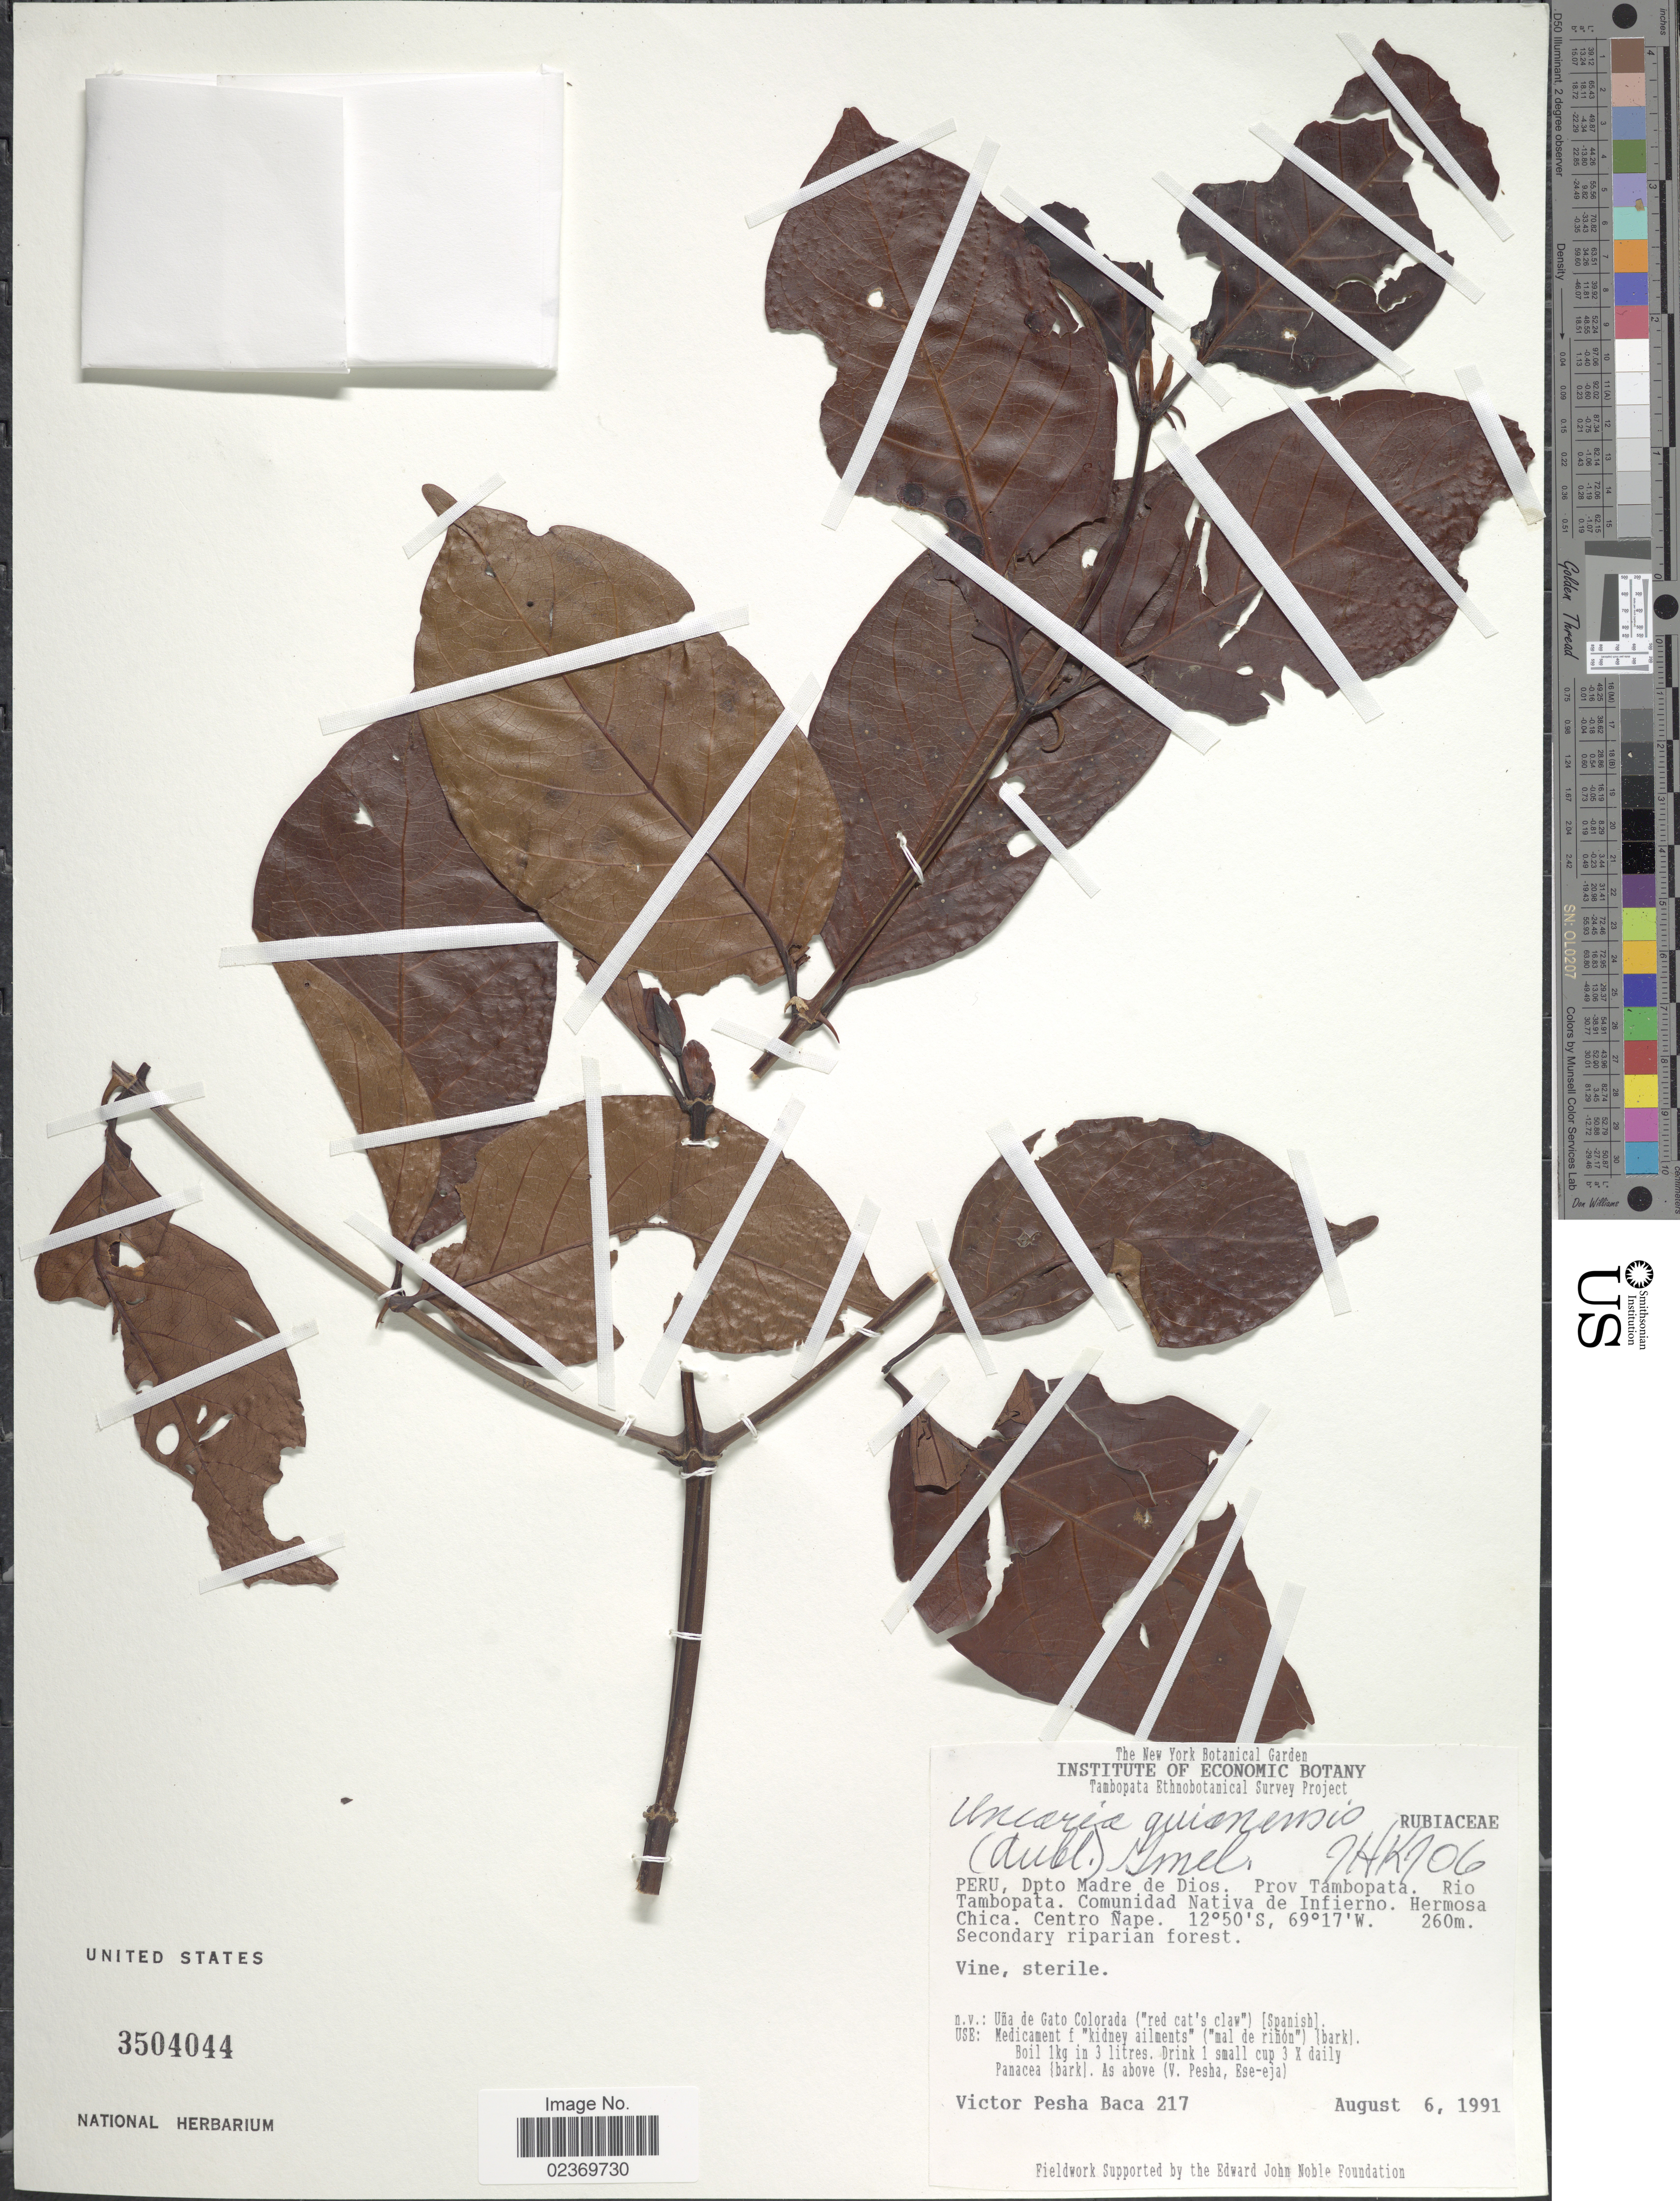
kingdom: Plantae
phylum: Tracheophyta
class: Magnoliopsida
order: Gentianales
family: Rubiaceae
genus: Uncaria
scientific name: Uncaria guianensis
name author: (Aubl.) J.F. Gmel.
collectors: V. Pesha Baca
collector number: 217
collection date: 1991-08-06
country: Peru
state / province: Madre de Dios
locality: Prov. Tambopata. Rio Tambopata. Comunidad Nativa de Infierno. Hermosa Chica. Centro Nape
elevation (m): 260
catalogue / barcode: US 3504044